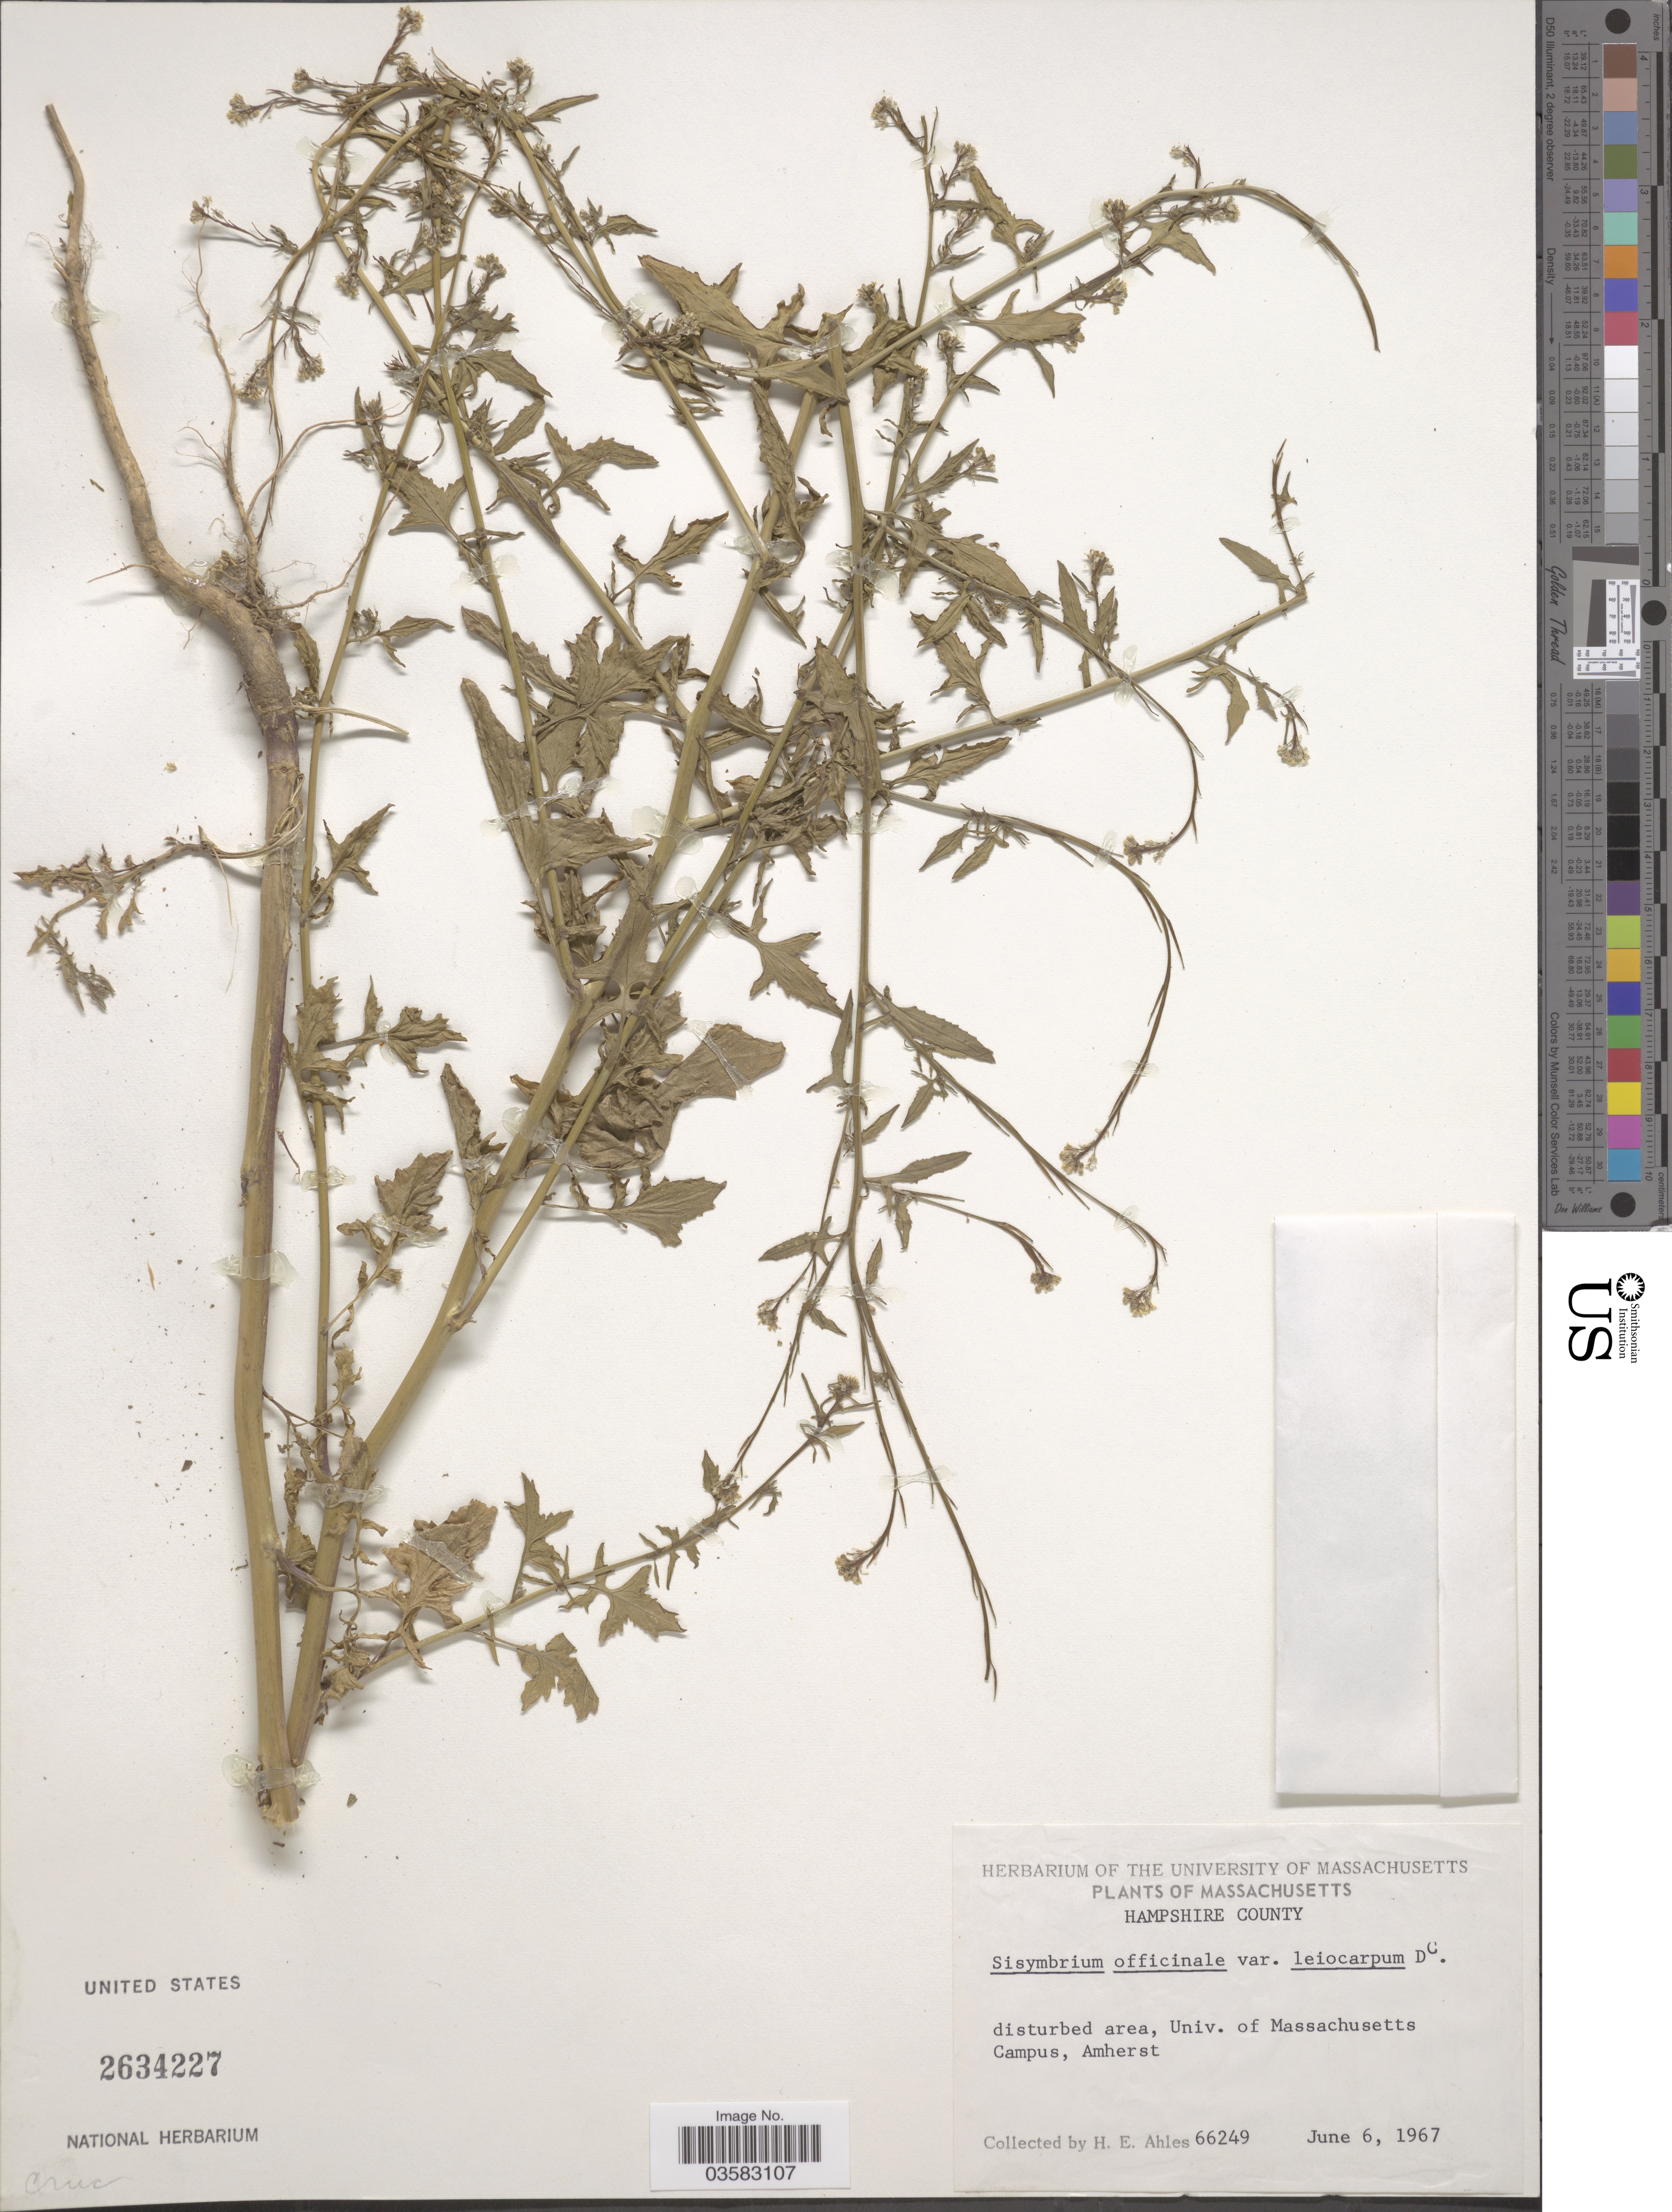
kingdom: Plantae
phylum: Tracheophyta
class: Magnoliopsida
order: Brassicales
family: Brassicaceae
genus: Sisymbrium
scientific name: Sisymbrium officinale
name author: (L.) Scop.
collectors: H. E. Ahles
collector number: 66249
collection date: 1967-06-06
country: United States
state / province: Massachusetts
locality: Hampshire County. Univ. of Massachusetts Campus, Amherst.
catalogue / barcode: US 2634227